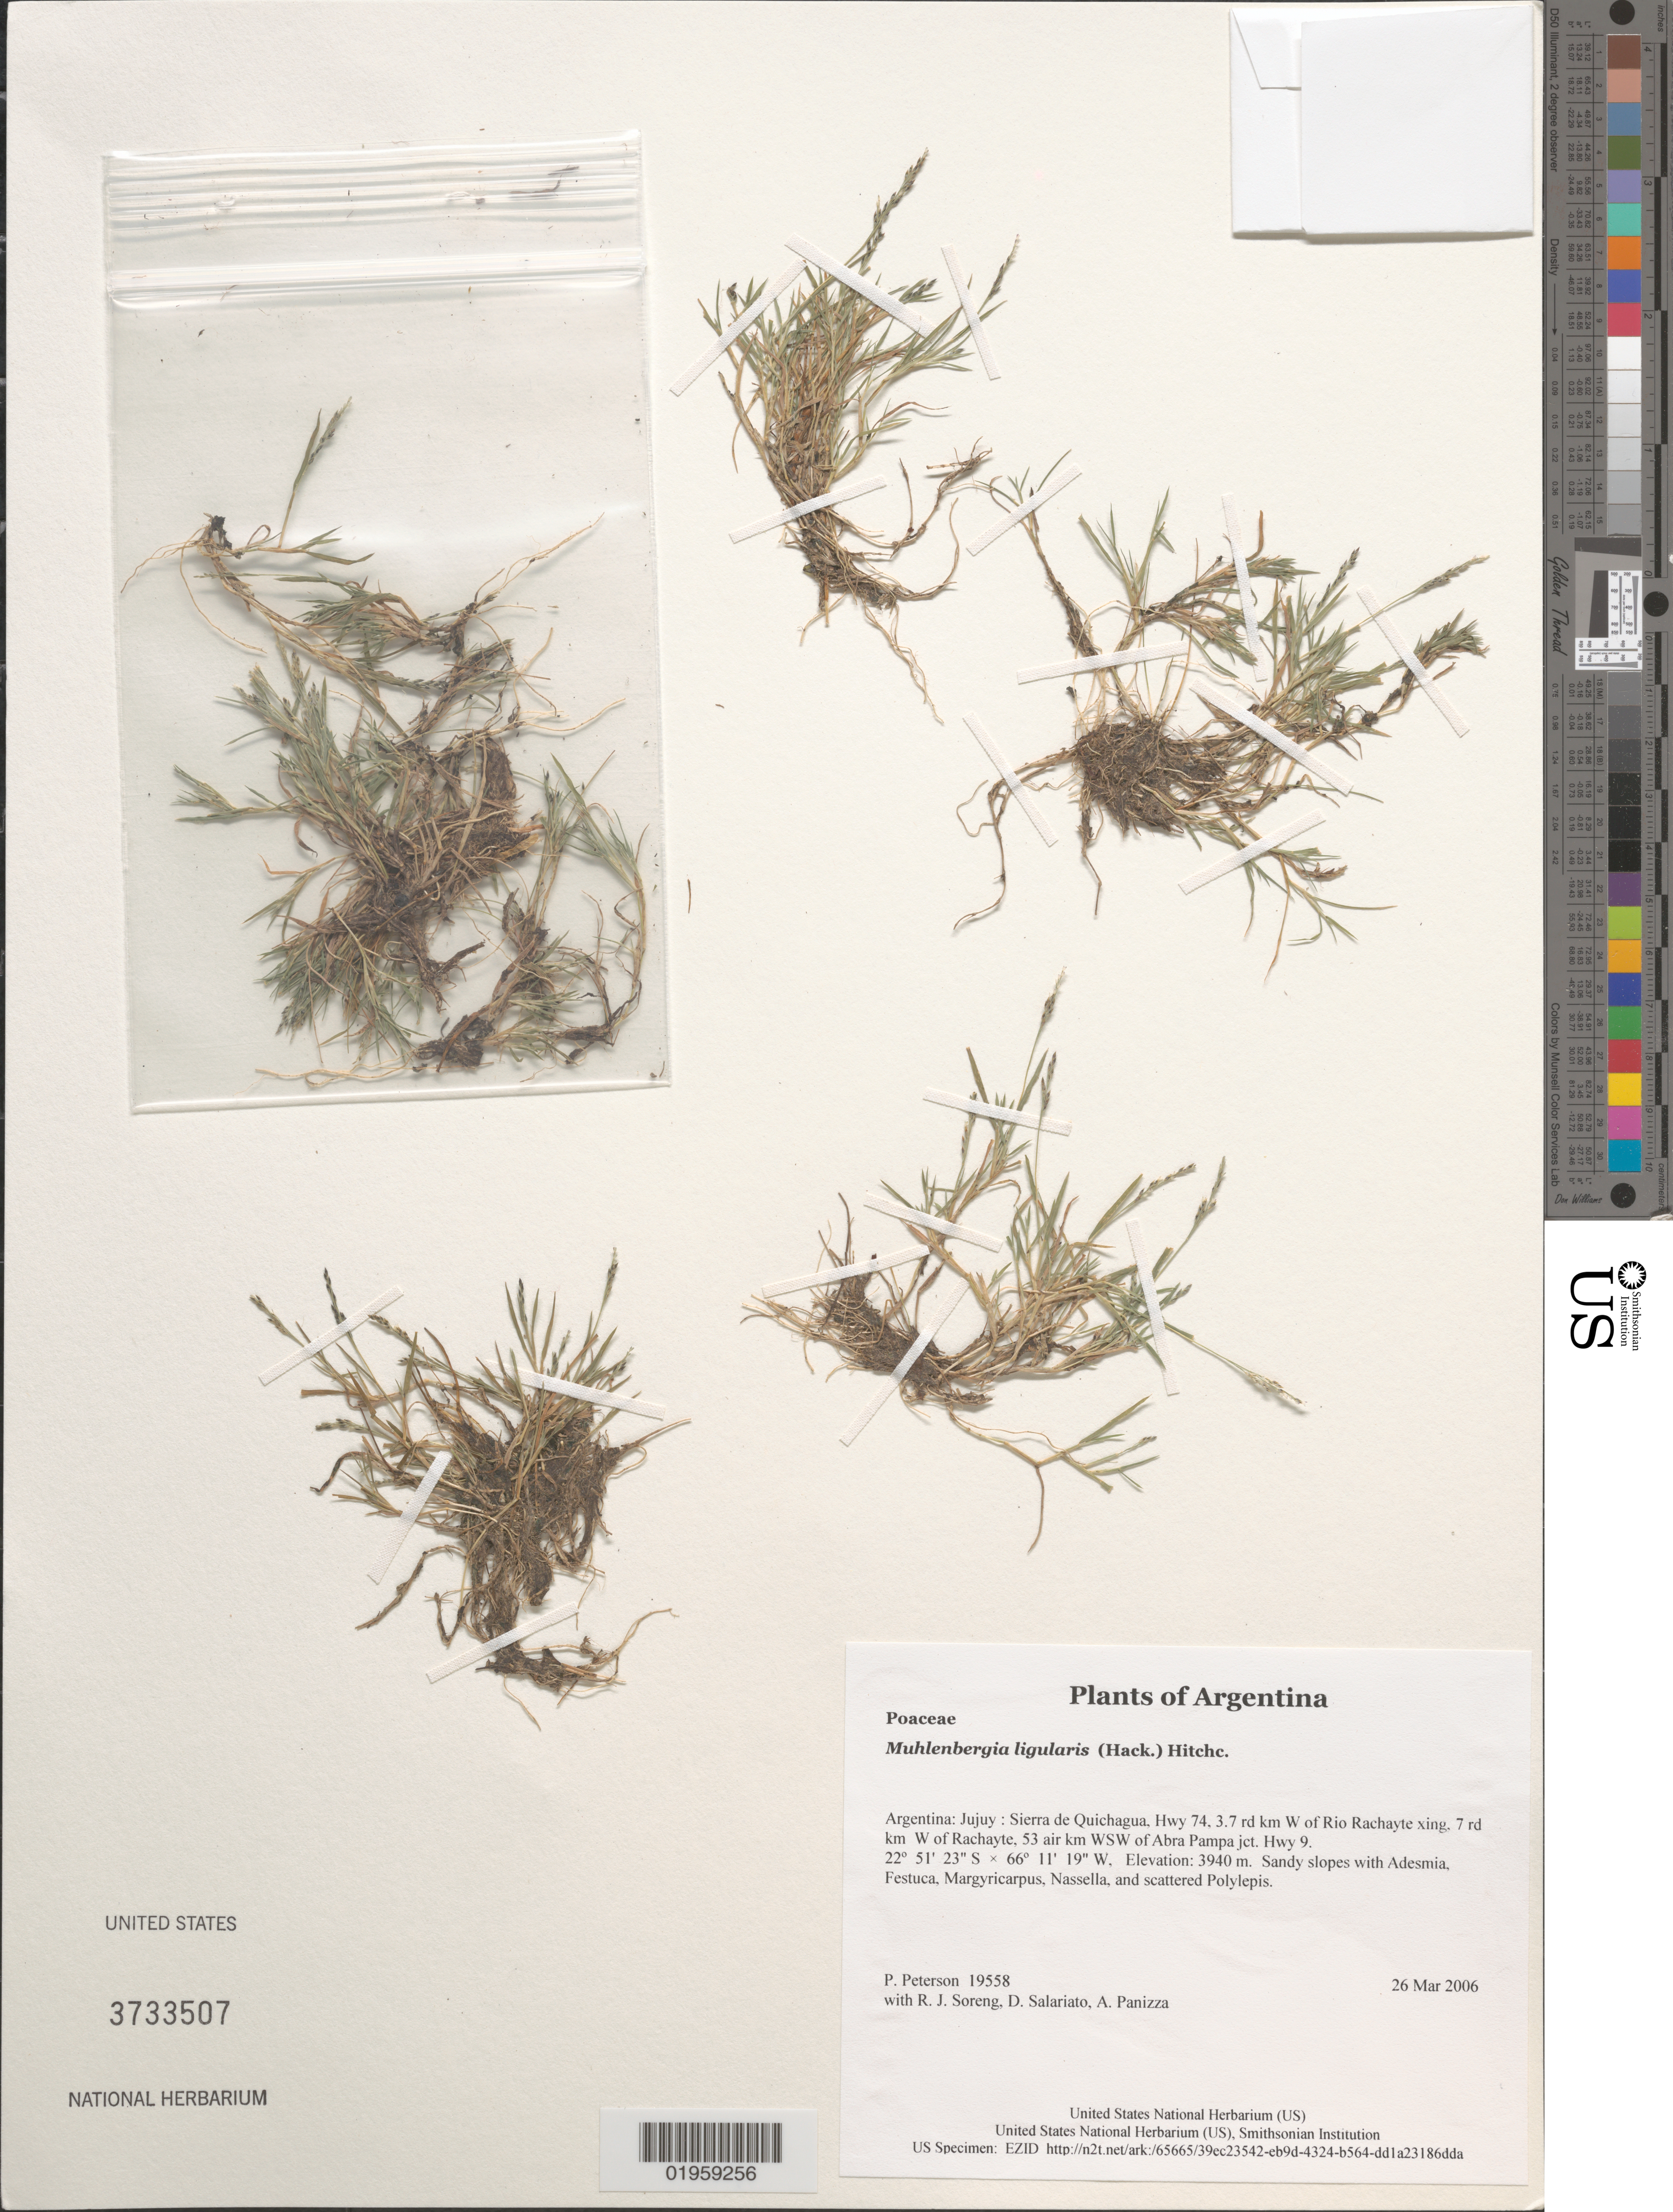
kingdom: Plantae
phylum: Tracheophyta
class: Liliopsida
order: Poales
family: Poaceae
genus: Muhlenbergia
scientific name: Muhlenbergia ligularis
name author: (Hack.) Hitchc.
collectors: P. M. Peterson, R. J. Soreng, D. Salariato & A. Panizza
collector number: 19558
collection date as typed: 26 Mar 2006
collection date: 2006-03-26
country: Argentina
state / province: Jujuy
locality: Sierra de Quichagua, Hwy 74, 3.7 rd km W of Rio Rachayte xing, 7 rd km W of Rachayte, 53 air km WSW of Abra Pampa jct. Hwy 9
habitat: Sandy slopes with Adesmia, Festuca, Margyricarpus, Nassella, and scattered Polylepis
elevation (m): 3940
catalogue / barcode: US 3733507